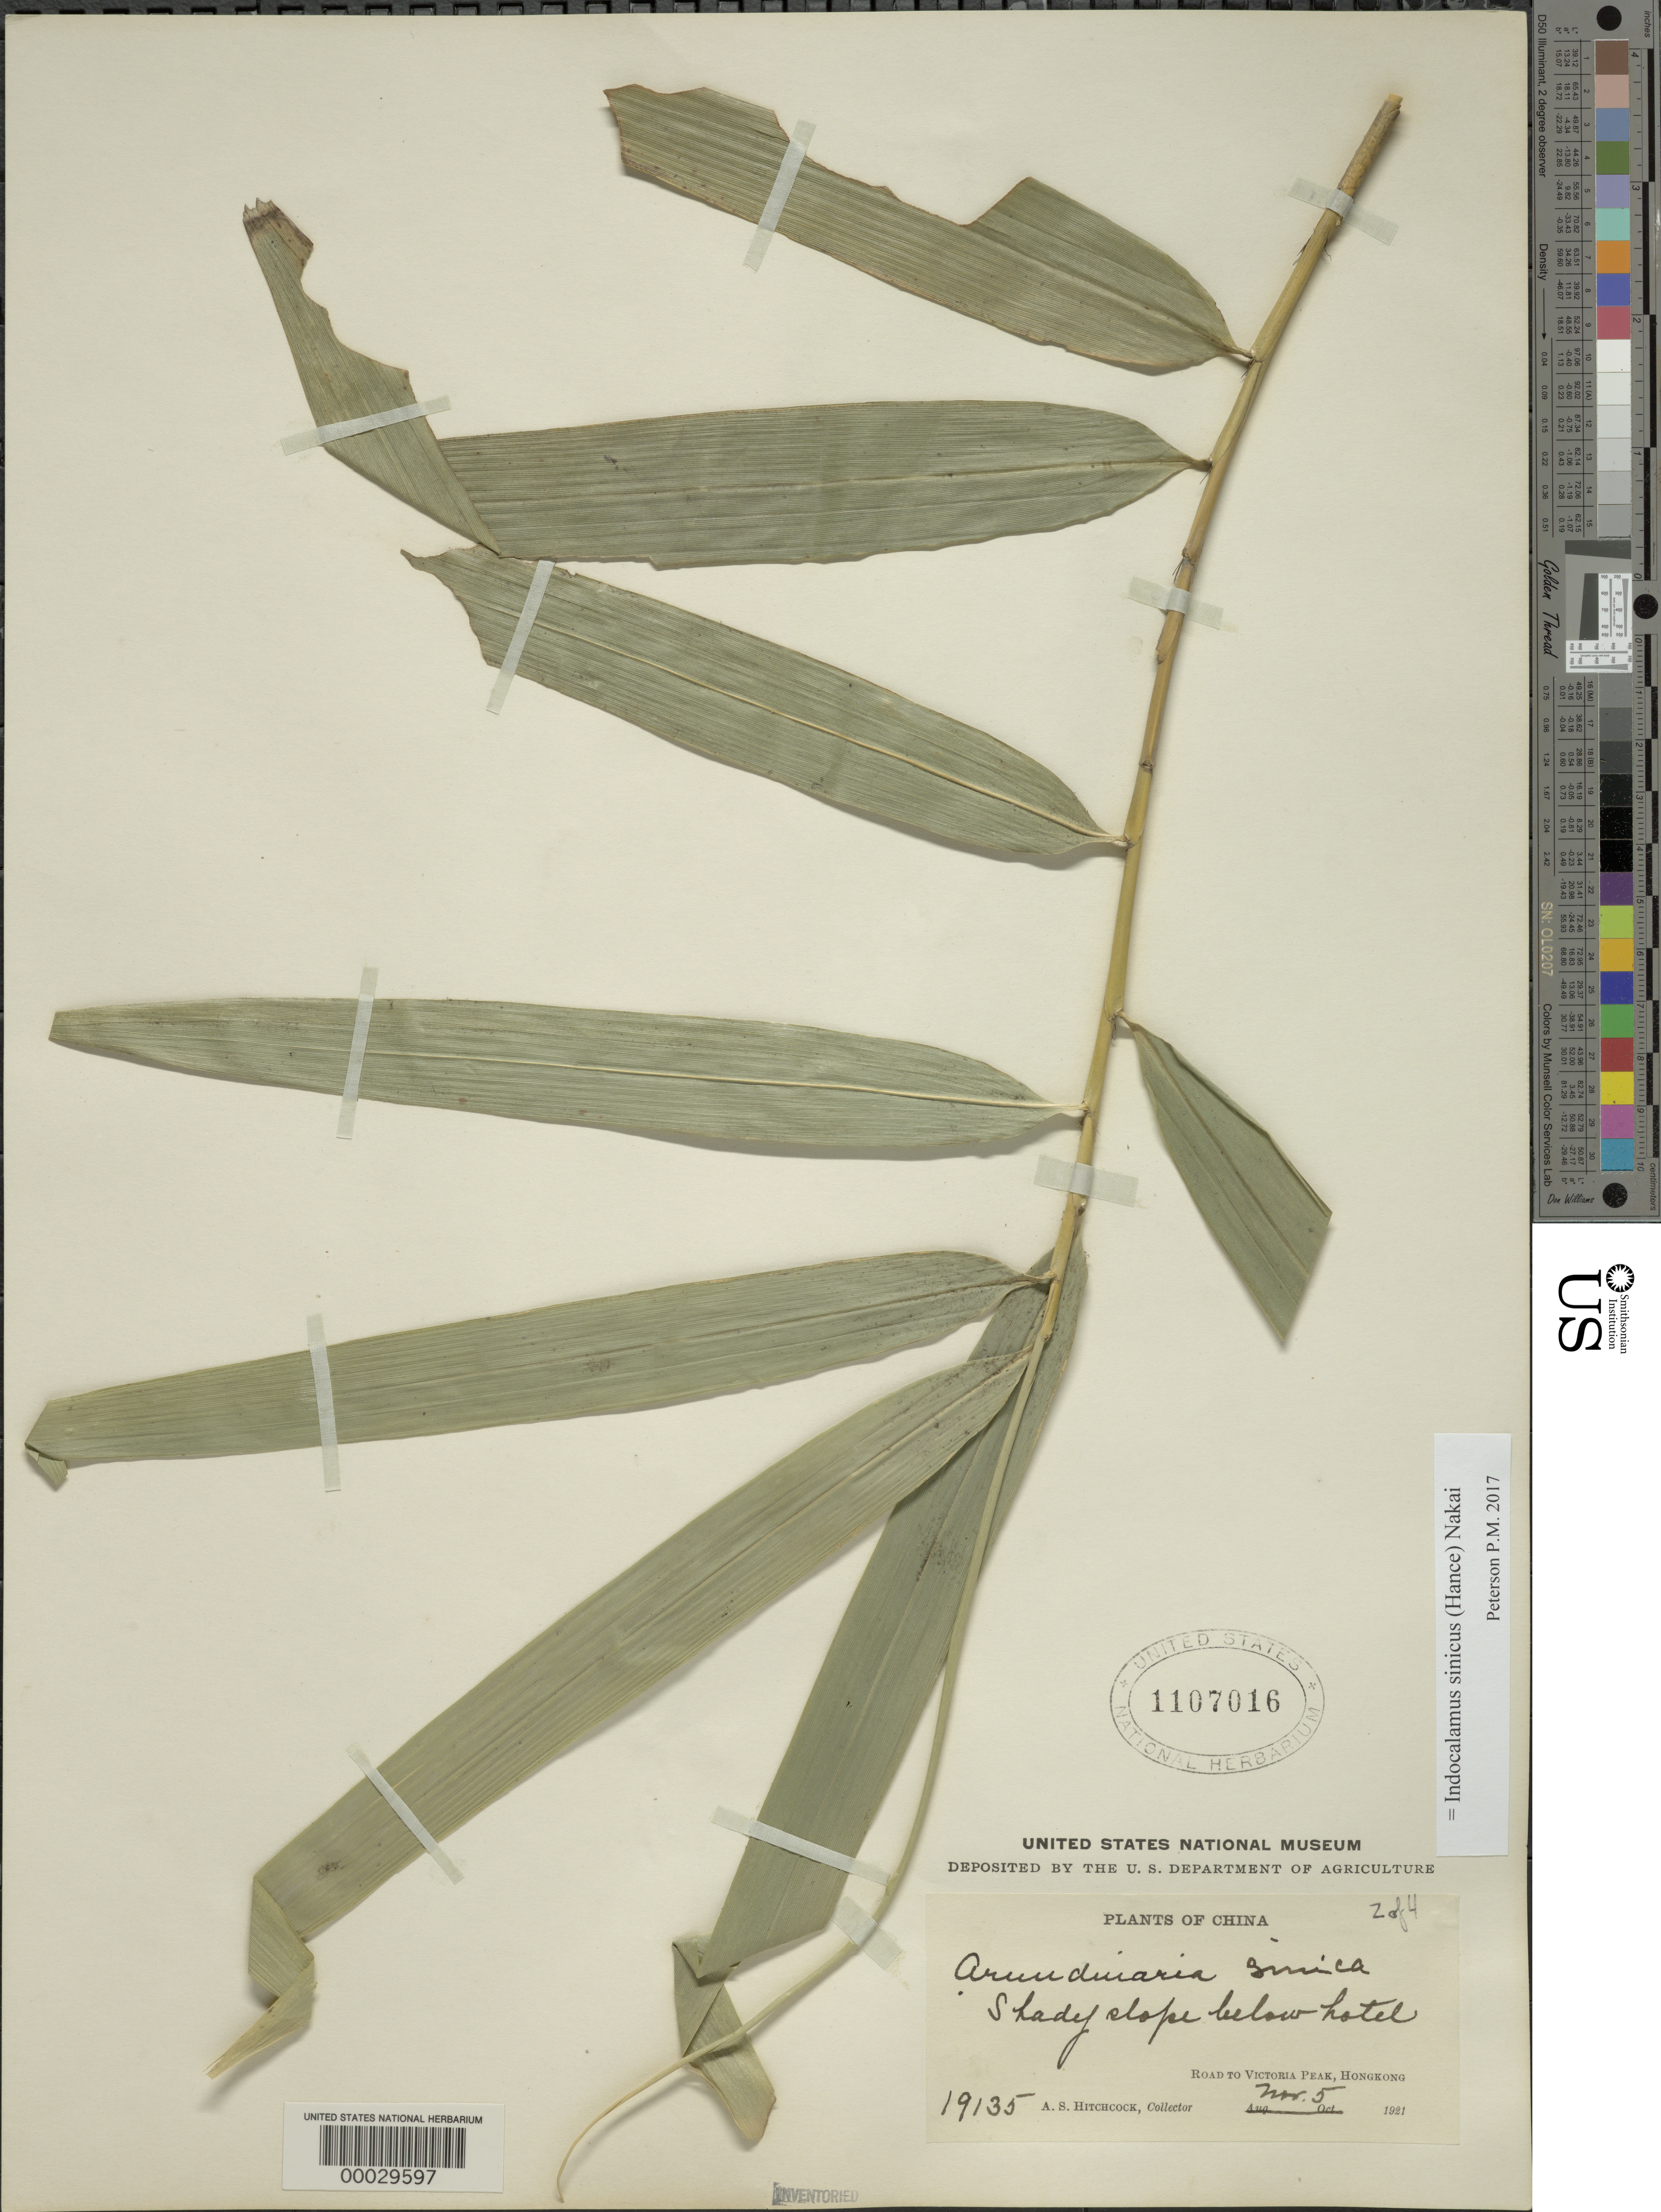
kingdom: Plantae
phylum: Tracheophyta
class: Liliopsida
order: Poales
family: Poaceae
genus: Indocalamus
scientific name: Indocalamus sinicus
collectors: A. S. Hitchcock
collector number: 19135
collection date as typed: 05 Nov 1921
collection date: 1921-11-05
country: China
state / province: Hong Kong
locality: Road to victoria peak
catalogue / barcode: US 1107016